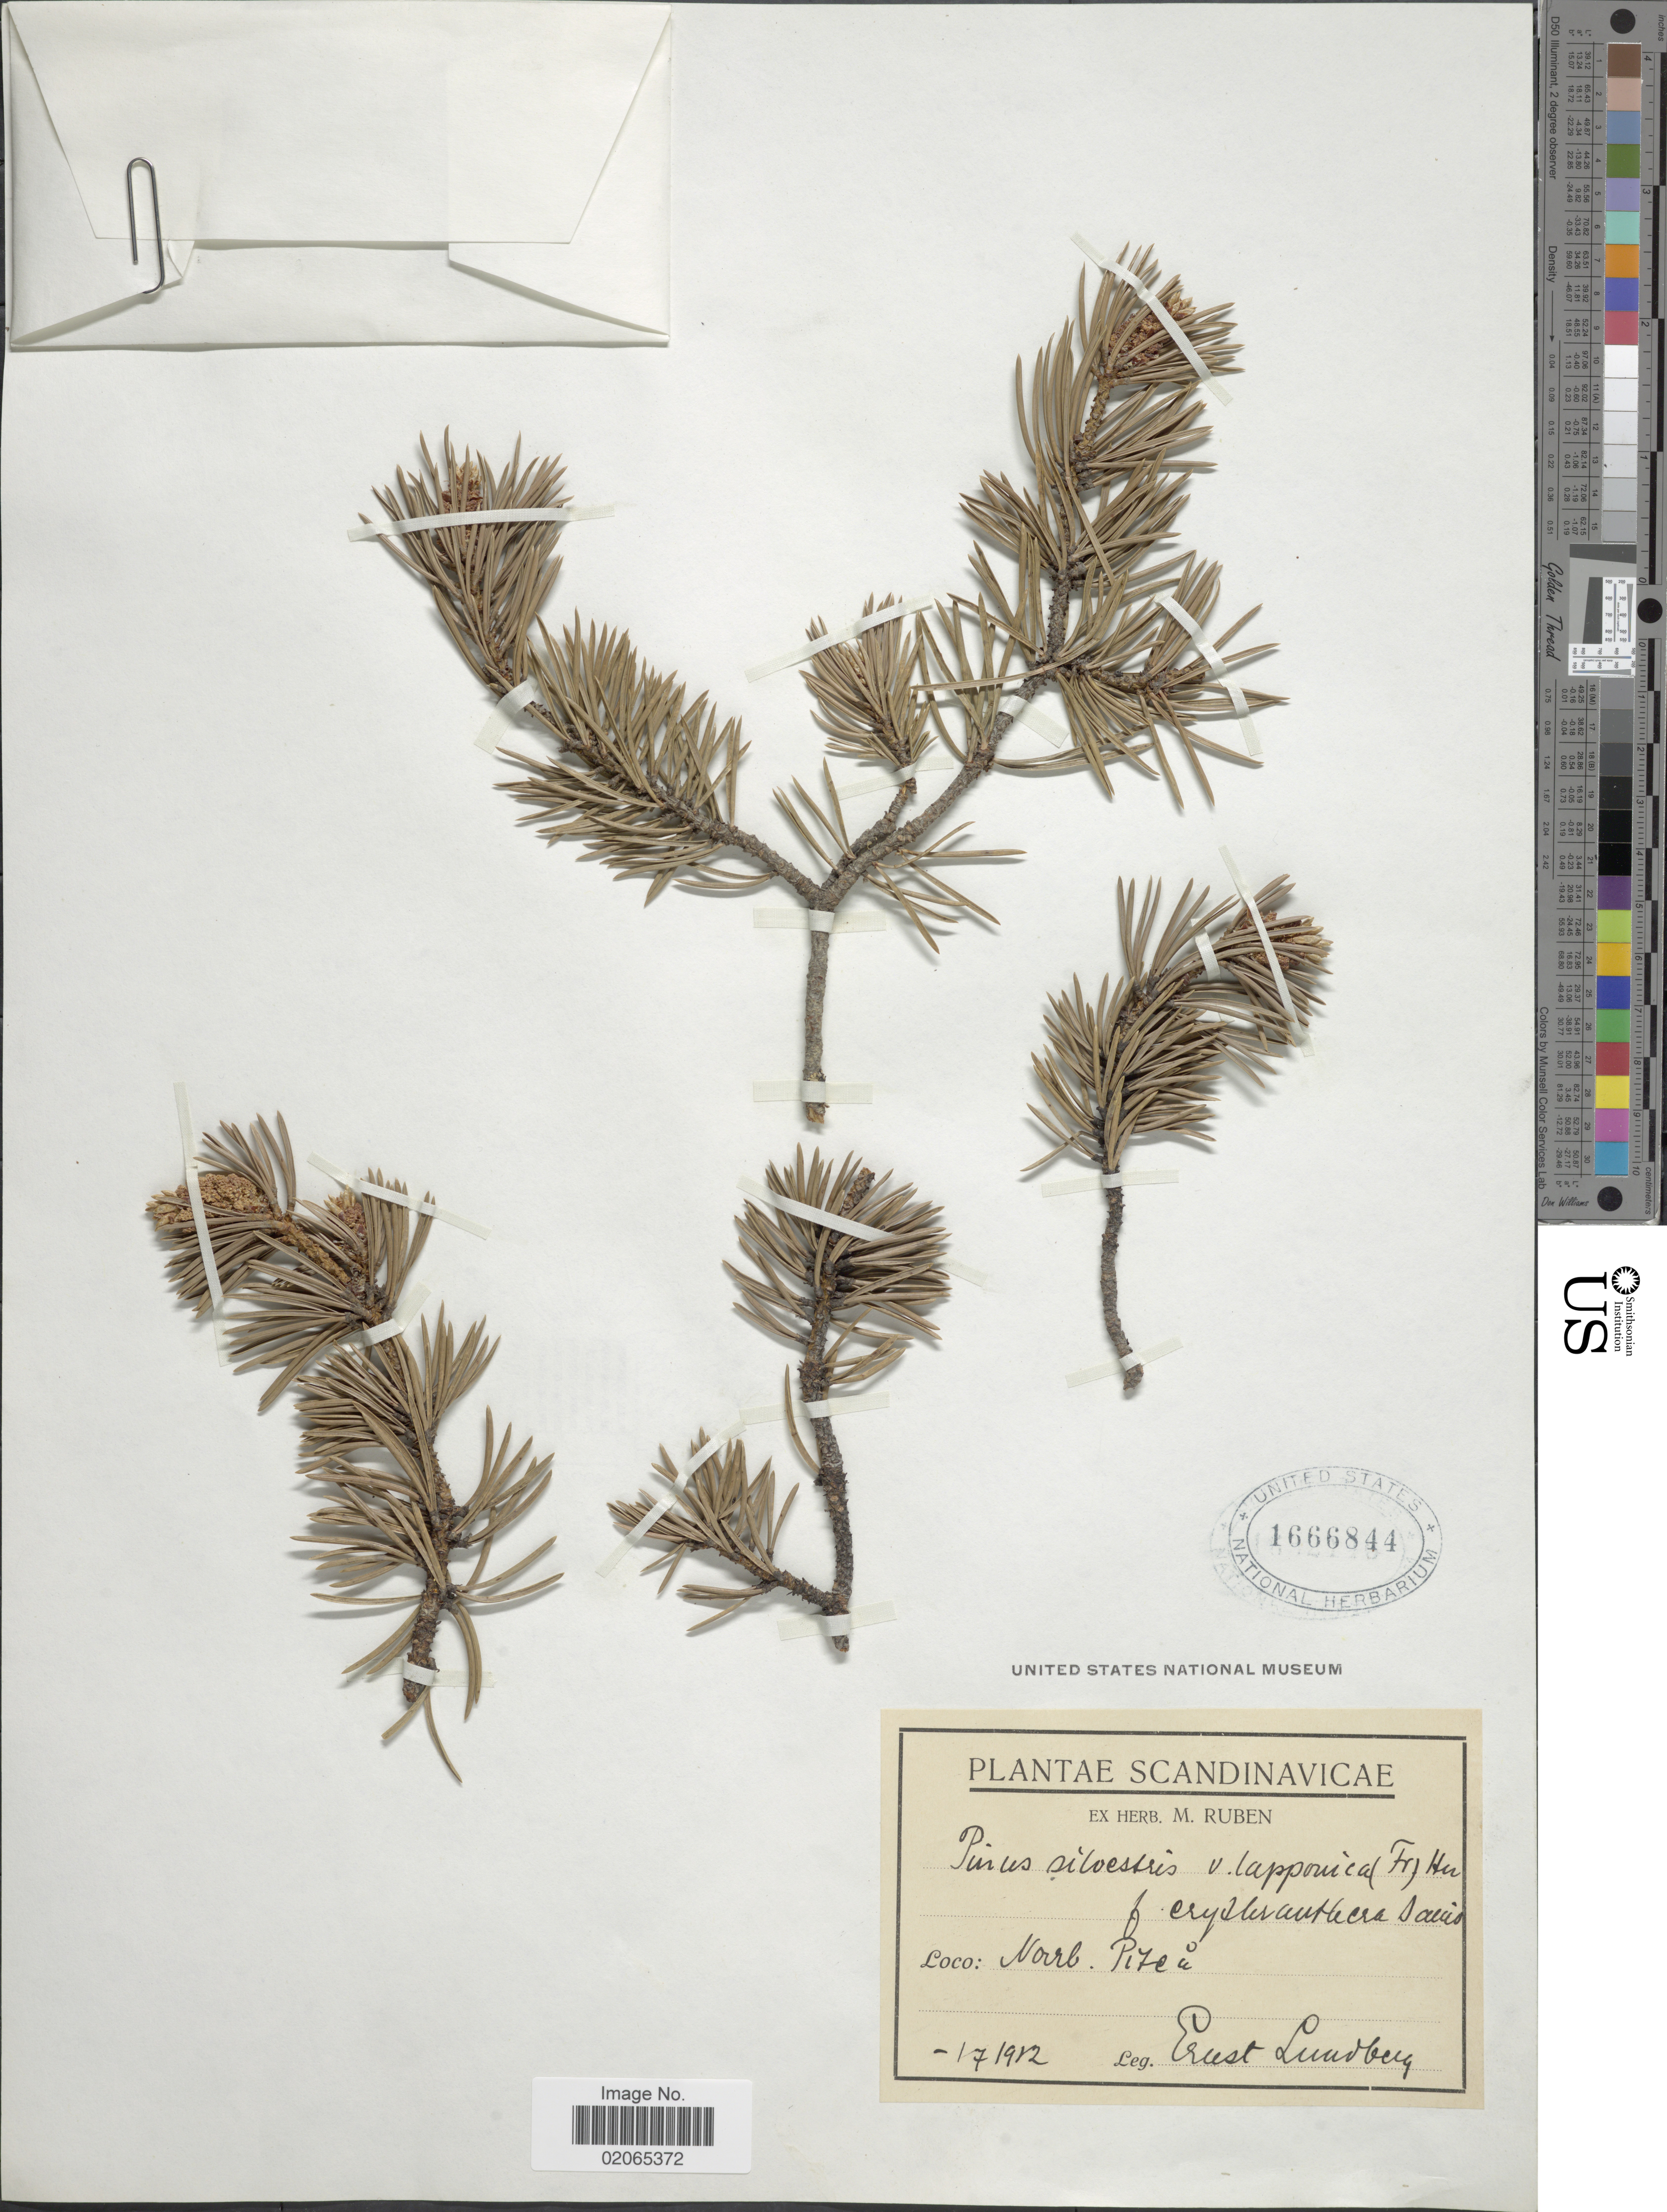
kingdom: Plantae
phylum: Tracheophyta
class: Pinopsida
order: Pinales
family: Pinaceae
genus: Pinus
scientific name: Pinus sylvestris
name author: L.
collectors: E. Lundberg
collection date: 1912-07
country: Sweden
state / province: Norrbotten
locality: Piteå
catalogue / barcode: US 1666844